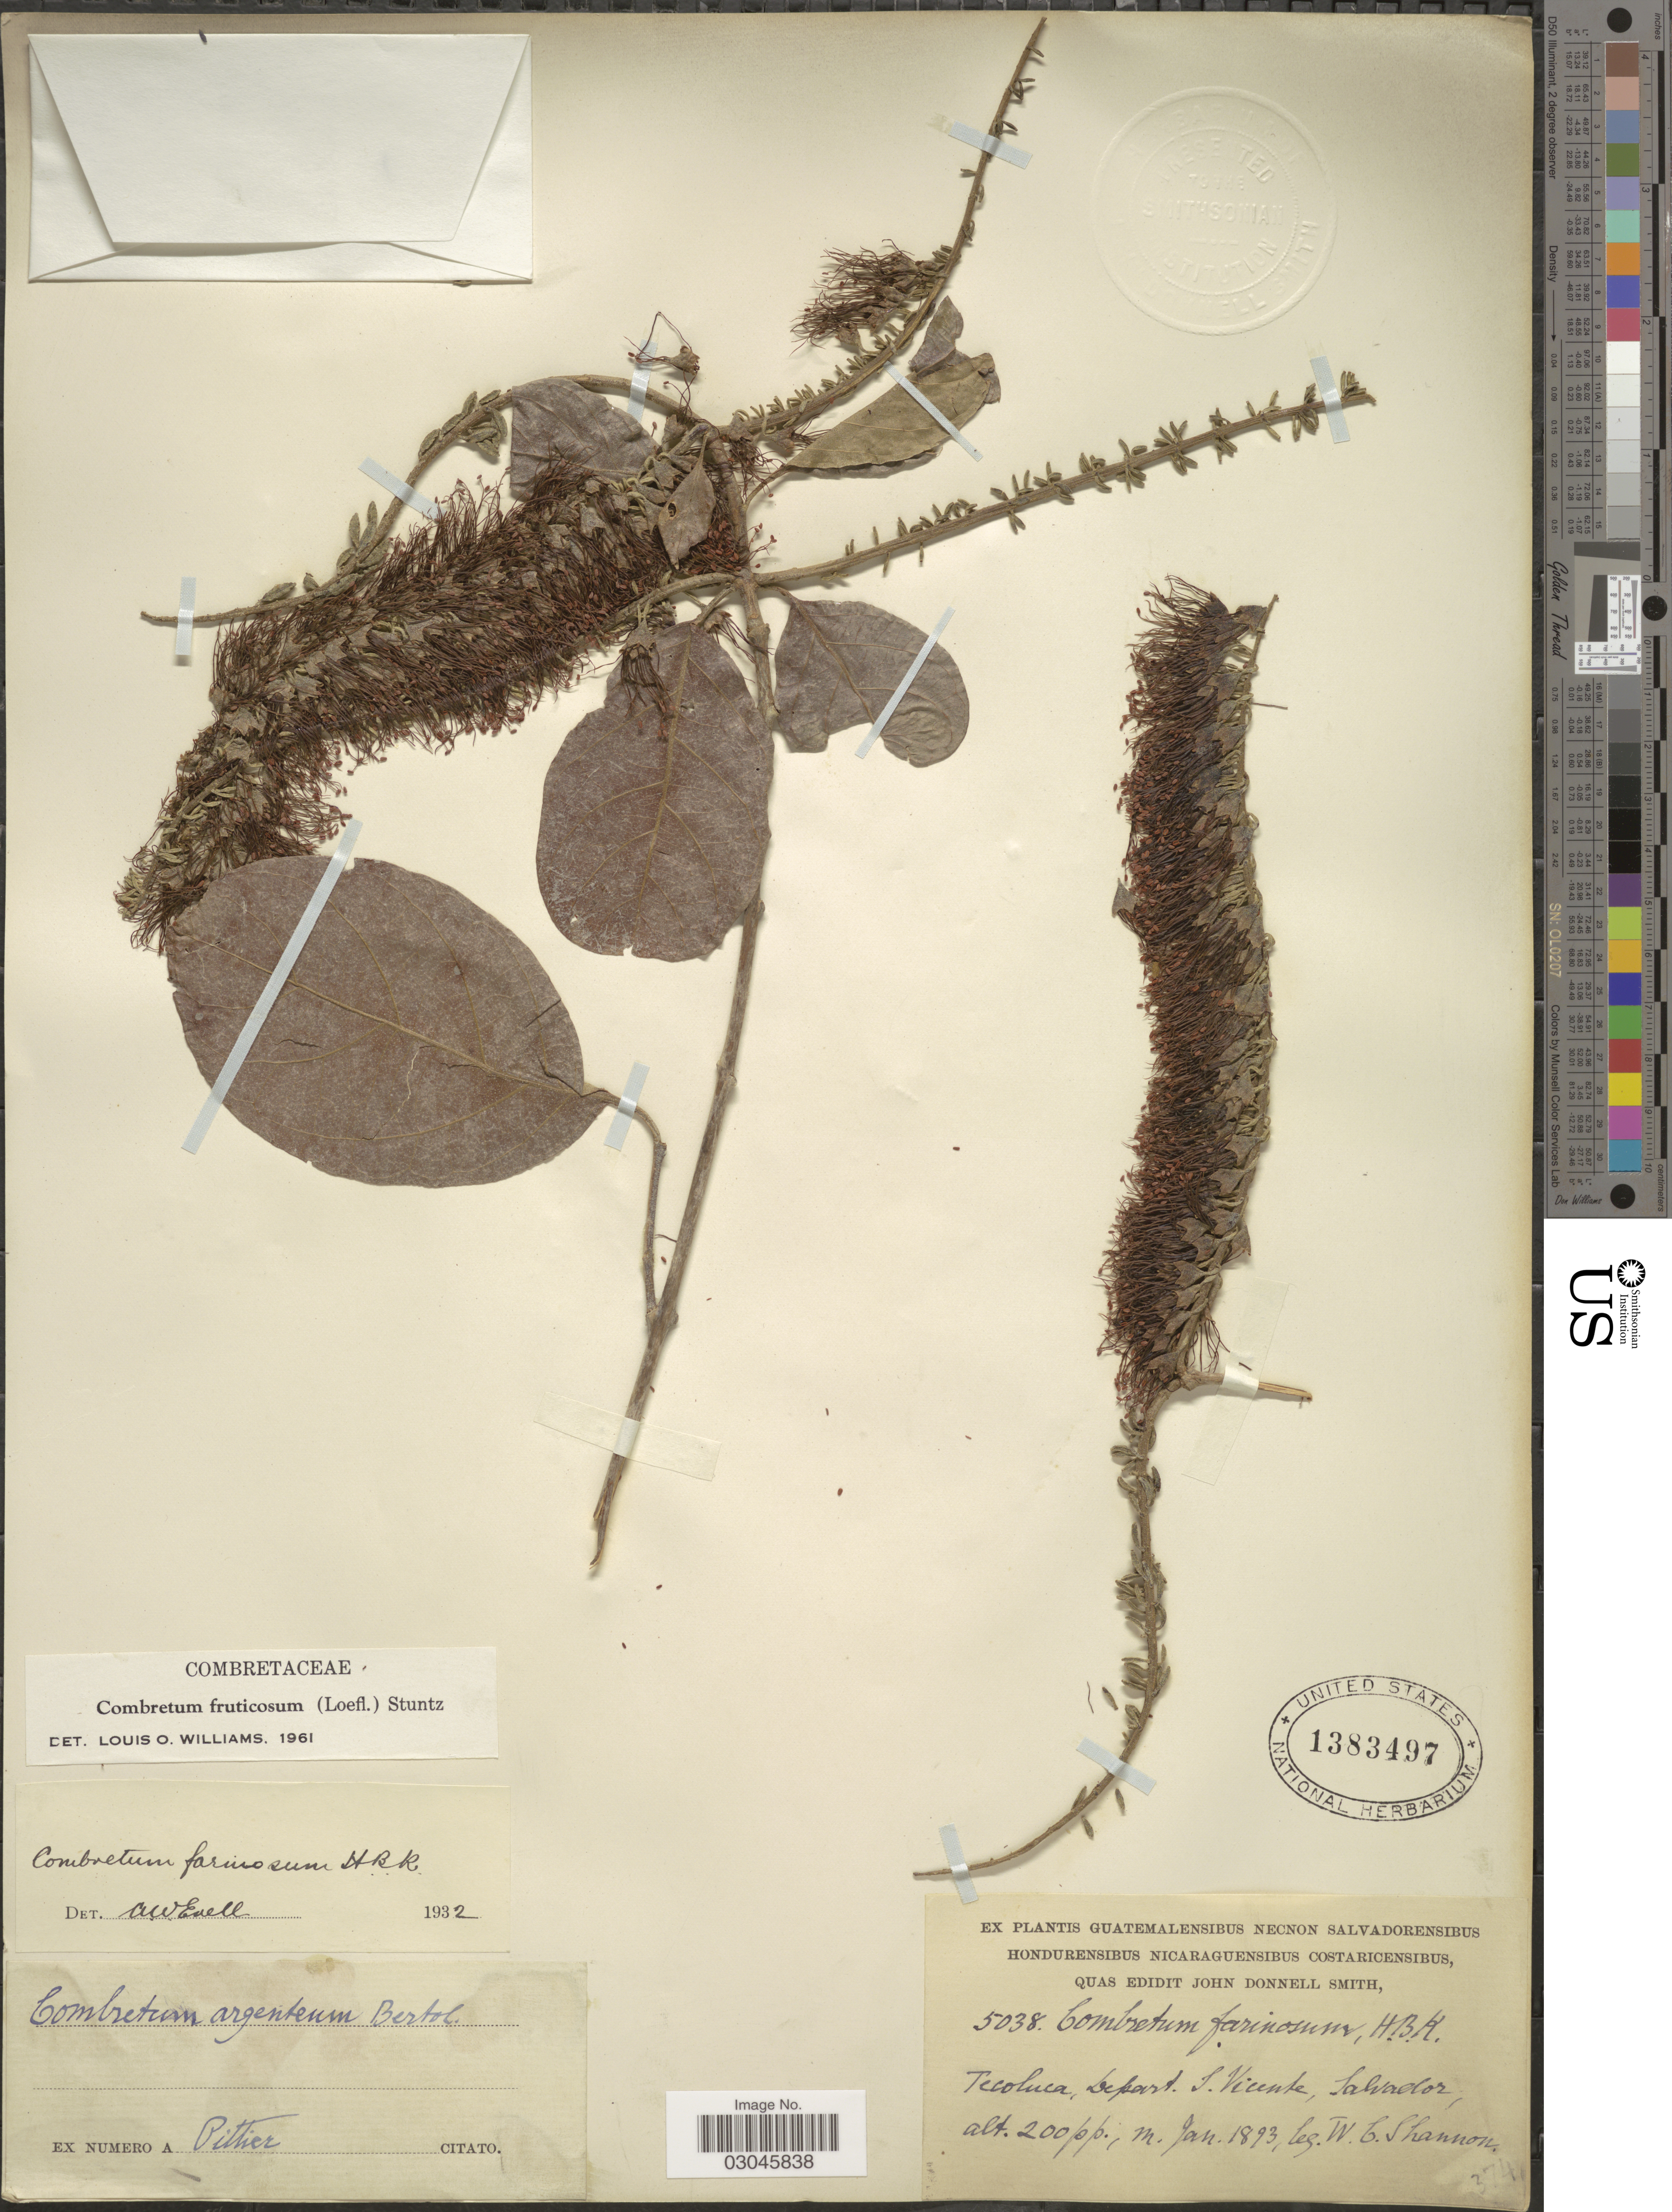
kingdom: Plantae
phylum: Tracheophyta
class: Magnoliopsida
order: Myrtales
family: Combretaceae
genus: Combretum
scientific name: Combretum fruticosum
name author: (Loefl.) Stuntz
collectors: W. C. Shannon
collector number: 5038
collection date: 1893-01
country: El Salvador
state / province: San Vincente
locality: Tecoluca, Depart. San Vicente.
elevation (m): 61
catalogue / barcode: US 1383497